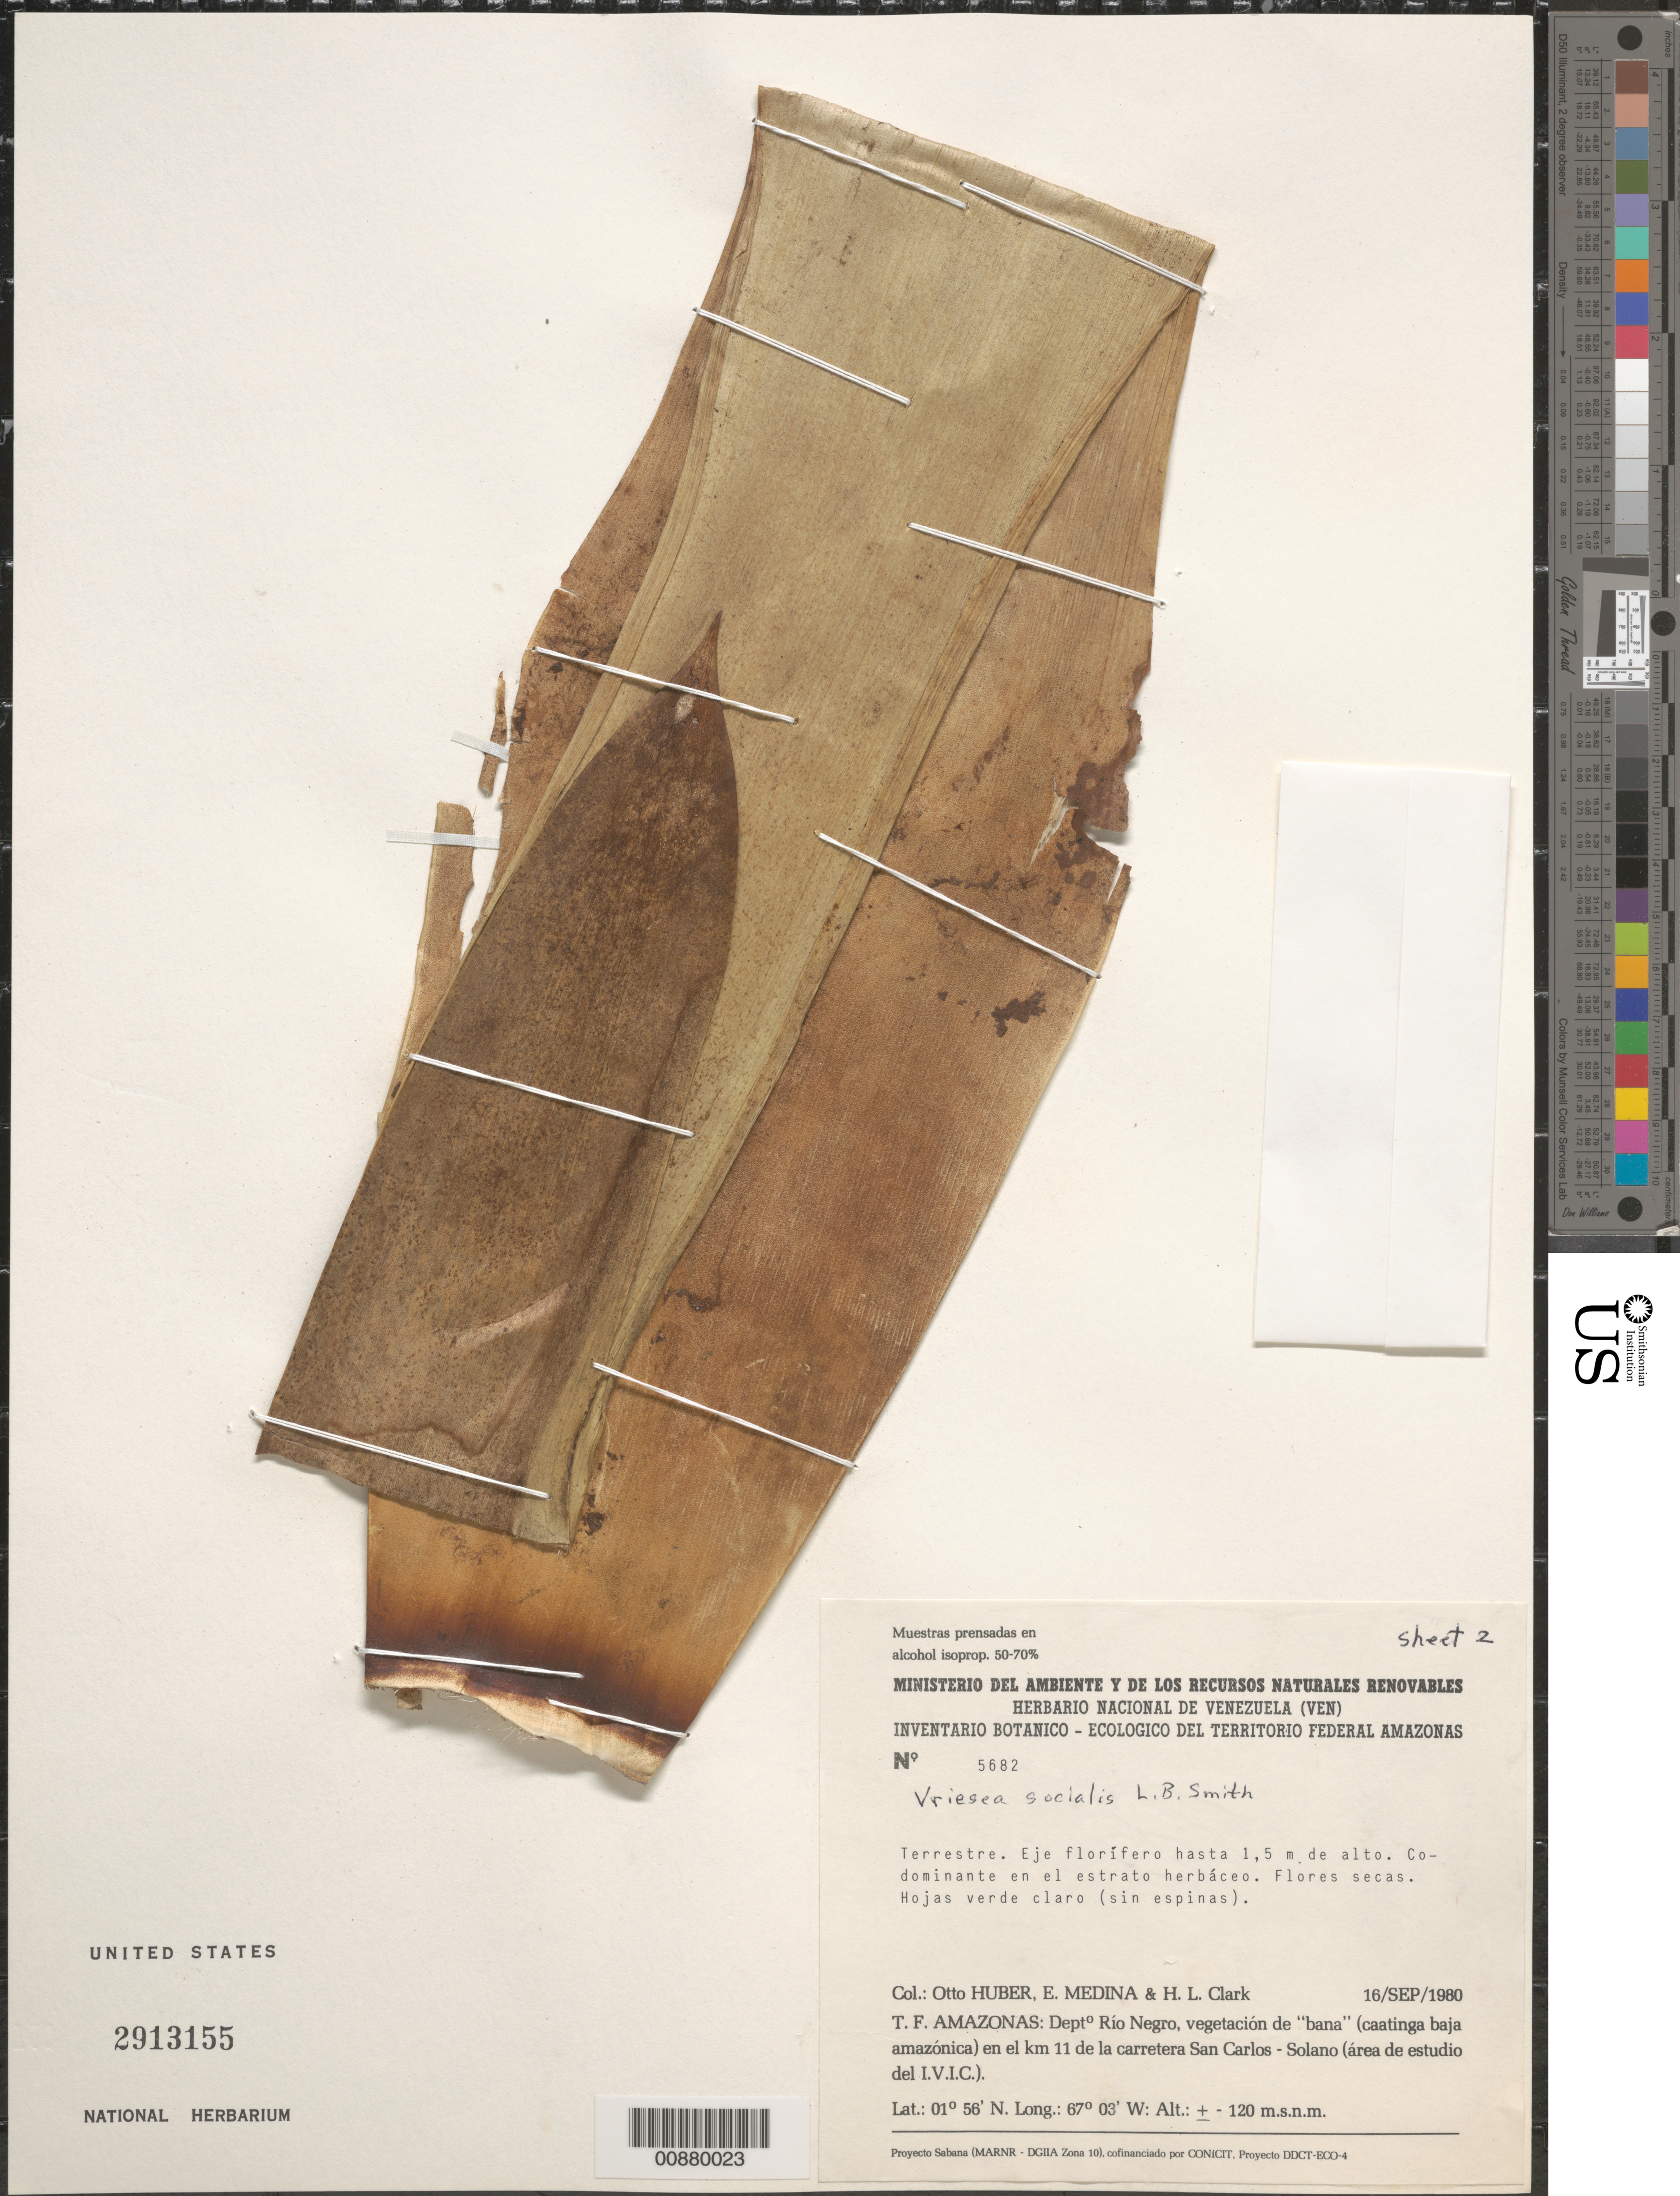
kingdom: Plantae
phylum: Tracheophyta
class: Liliopsida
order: Poales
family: Bromeliaceae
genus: Vriesea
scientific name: Vriesea socialis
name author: L.B. Sm.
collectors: O. Huber, E. Medina & H. L. Clark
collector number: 5682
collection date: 1980-09-16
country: Venezuela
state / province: Amazonas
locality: T.F. Amazonas: Depto. Río Negro, vegetación de "bana" (caatinga baja amazónica) en el km 11 de la carretera San Carlos - Solano (área de estudio del I.V.I.C).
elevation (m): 120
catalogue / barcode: US 2913155